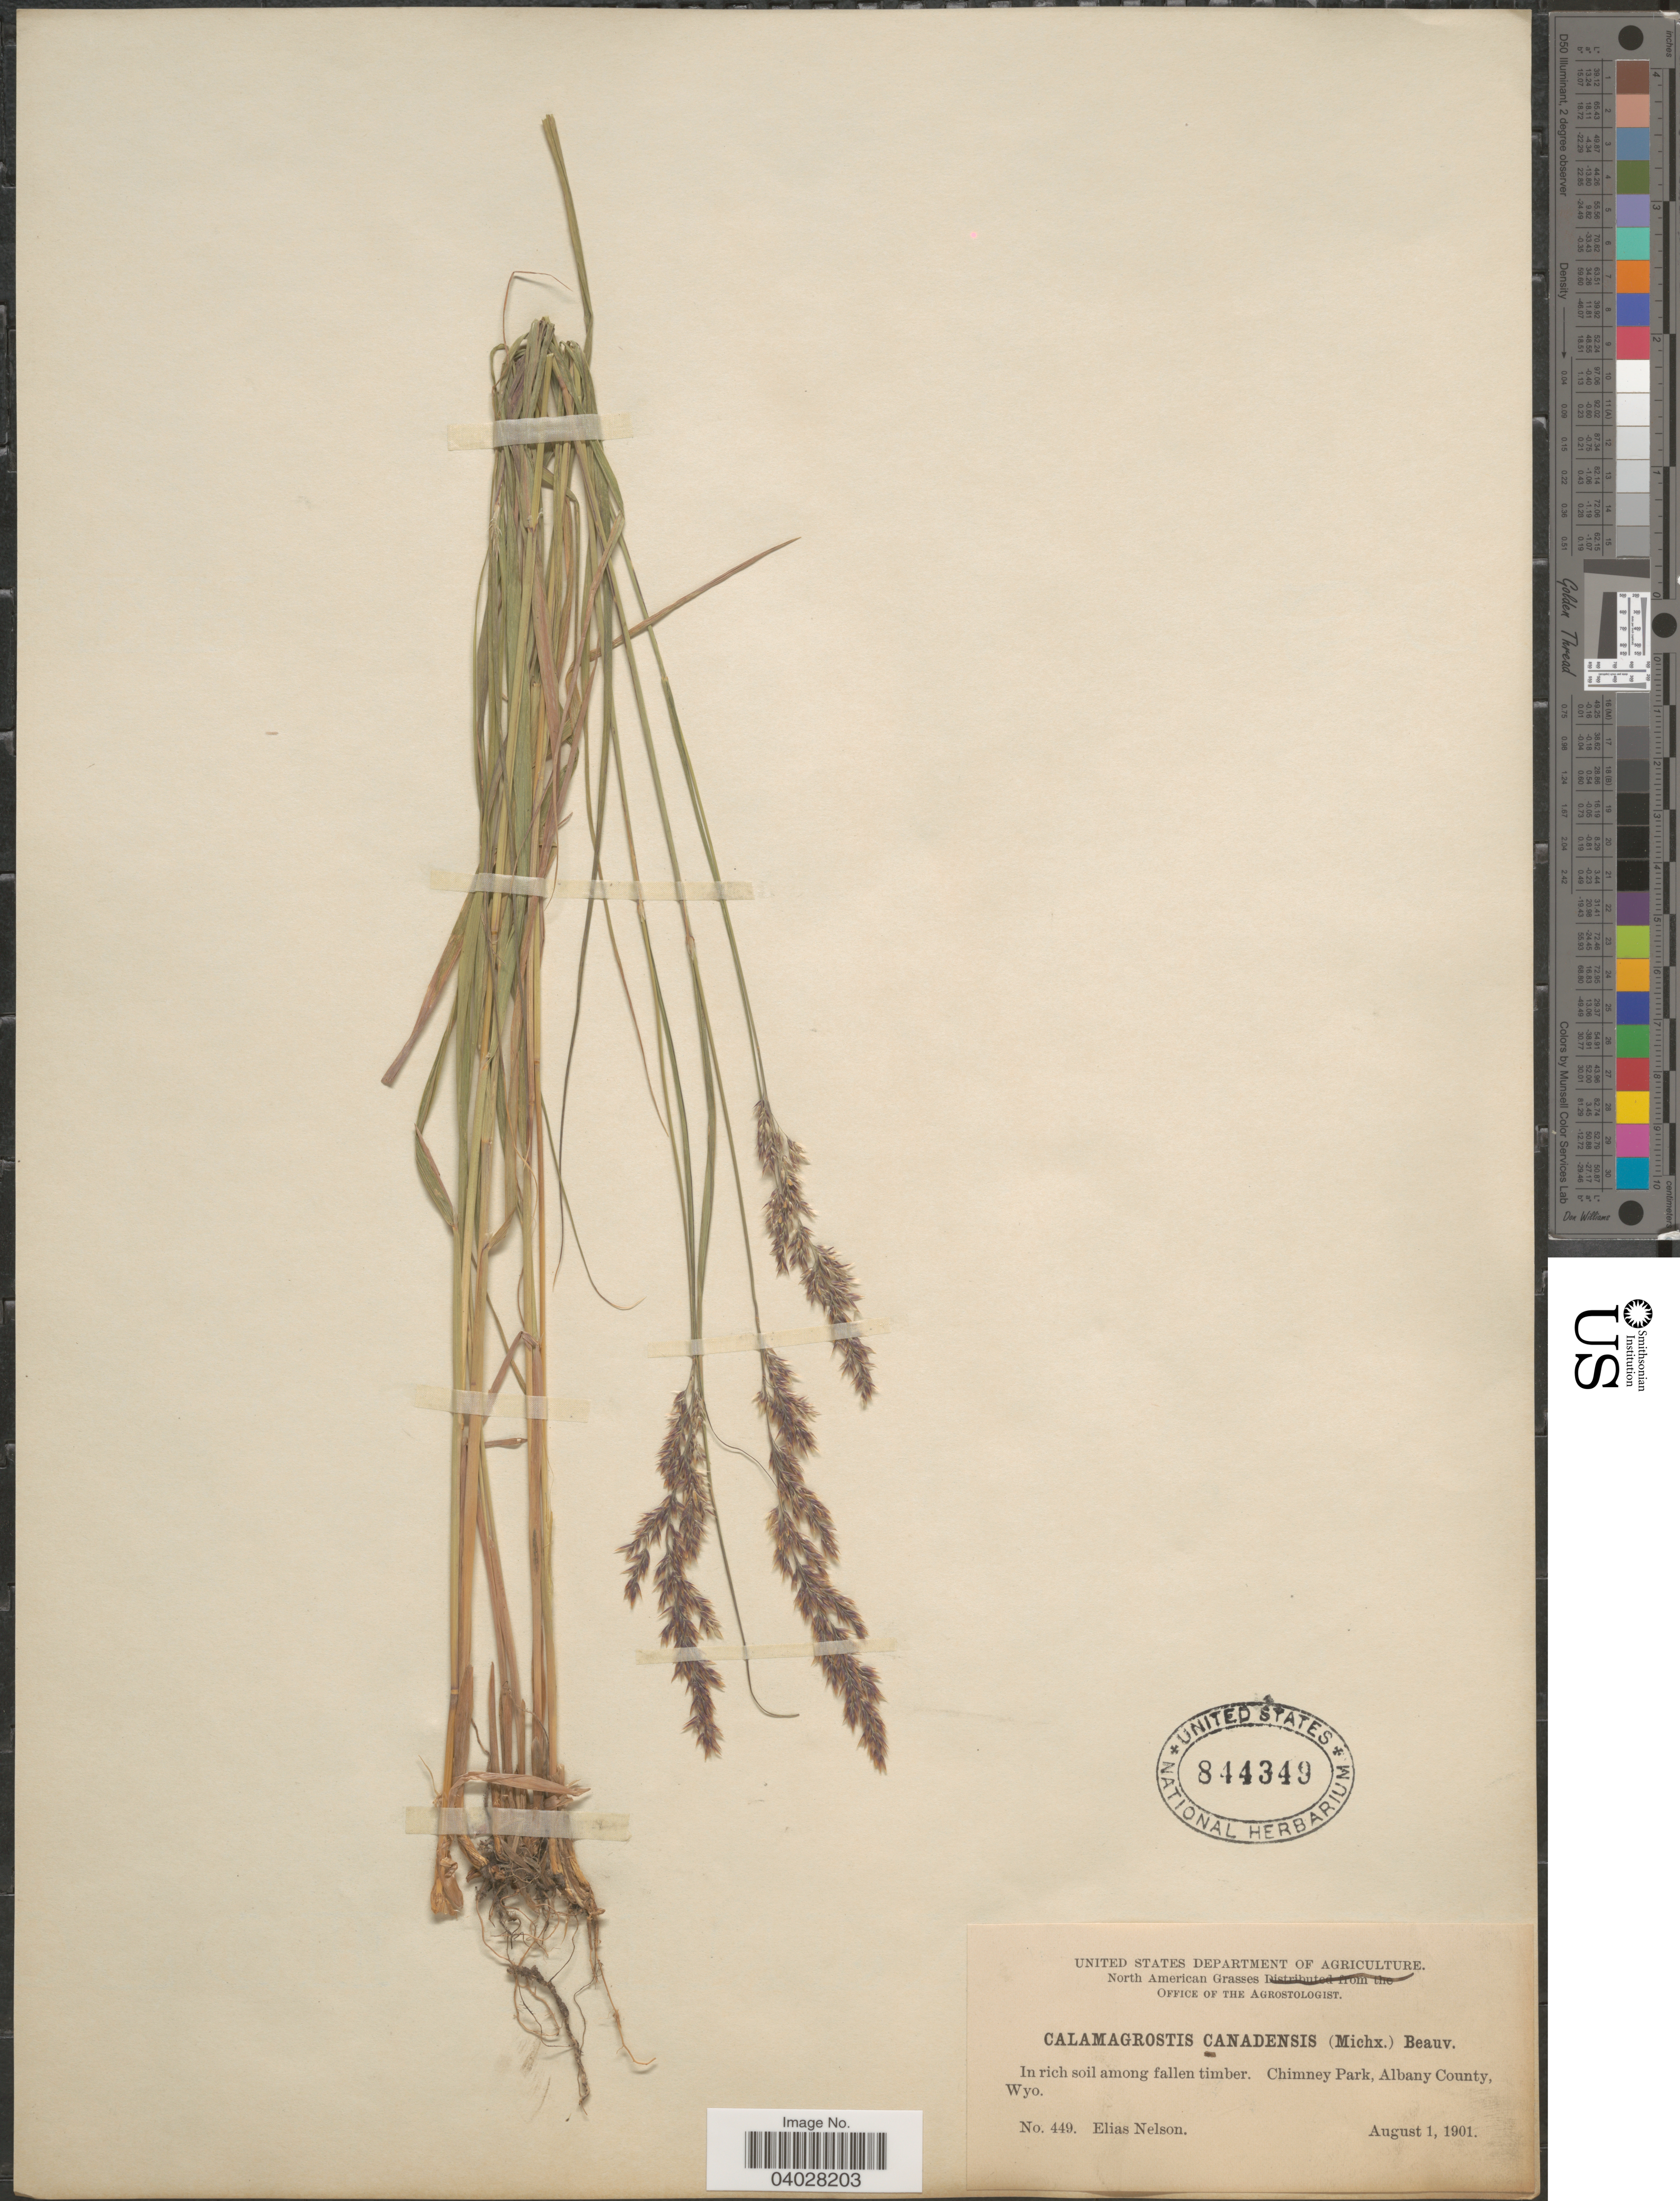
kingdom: Plantae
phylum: Tracheophyta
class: Liliopsida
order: Poales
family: Poaceae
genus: Calamagrostis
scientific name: Calamagrostis canadensis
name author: (Michx.) P. Beauv.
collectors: E. Nelson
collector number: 449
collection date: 1901-08-01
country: United States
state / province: Wyoming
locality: Chimney Park, Albany County.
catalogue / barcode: US 844349